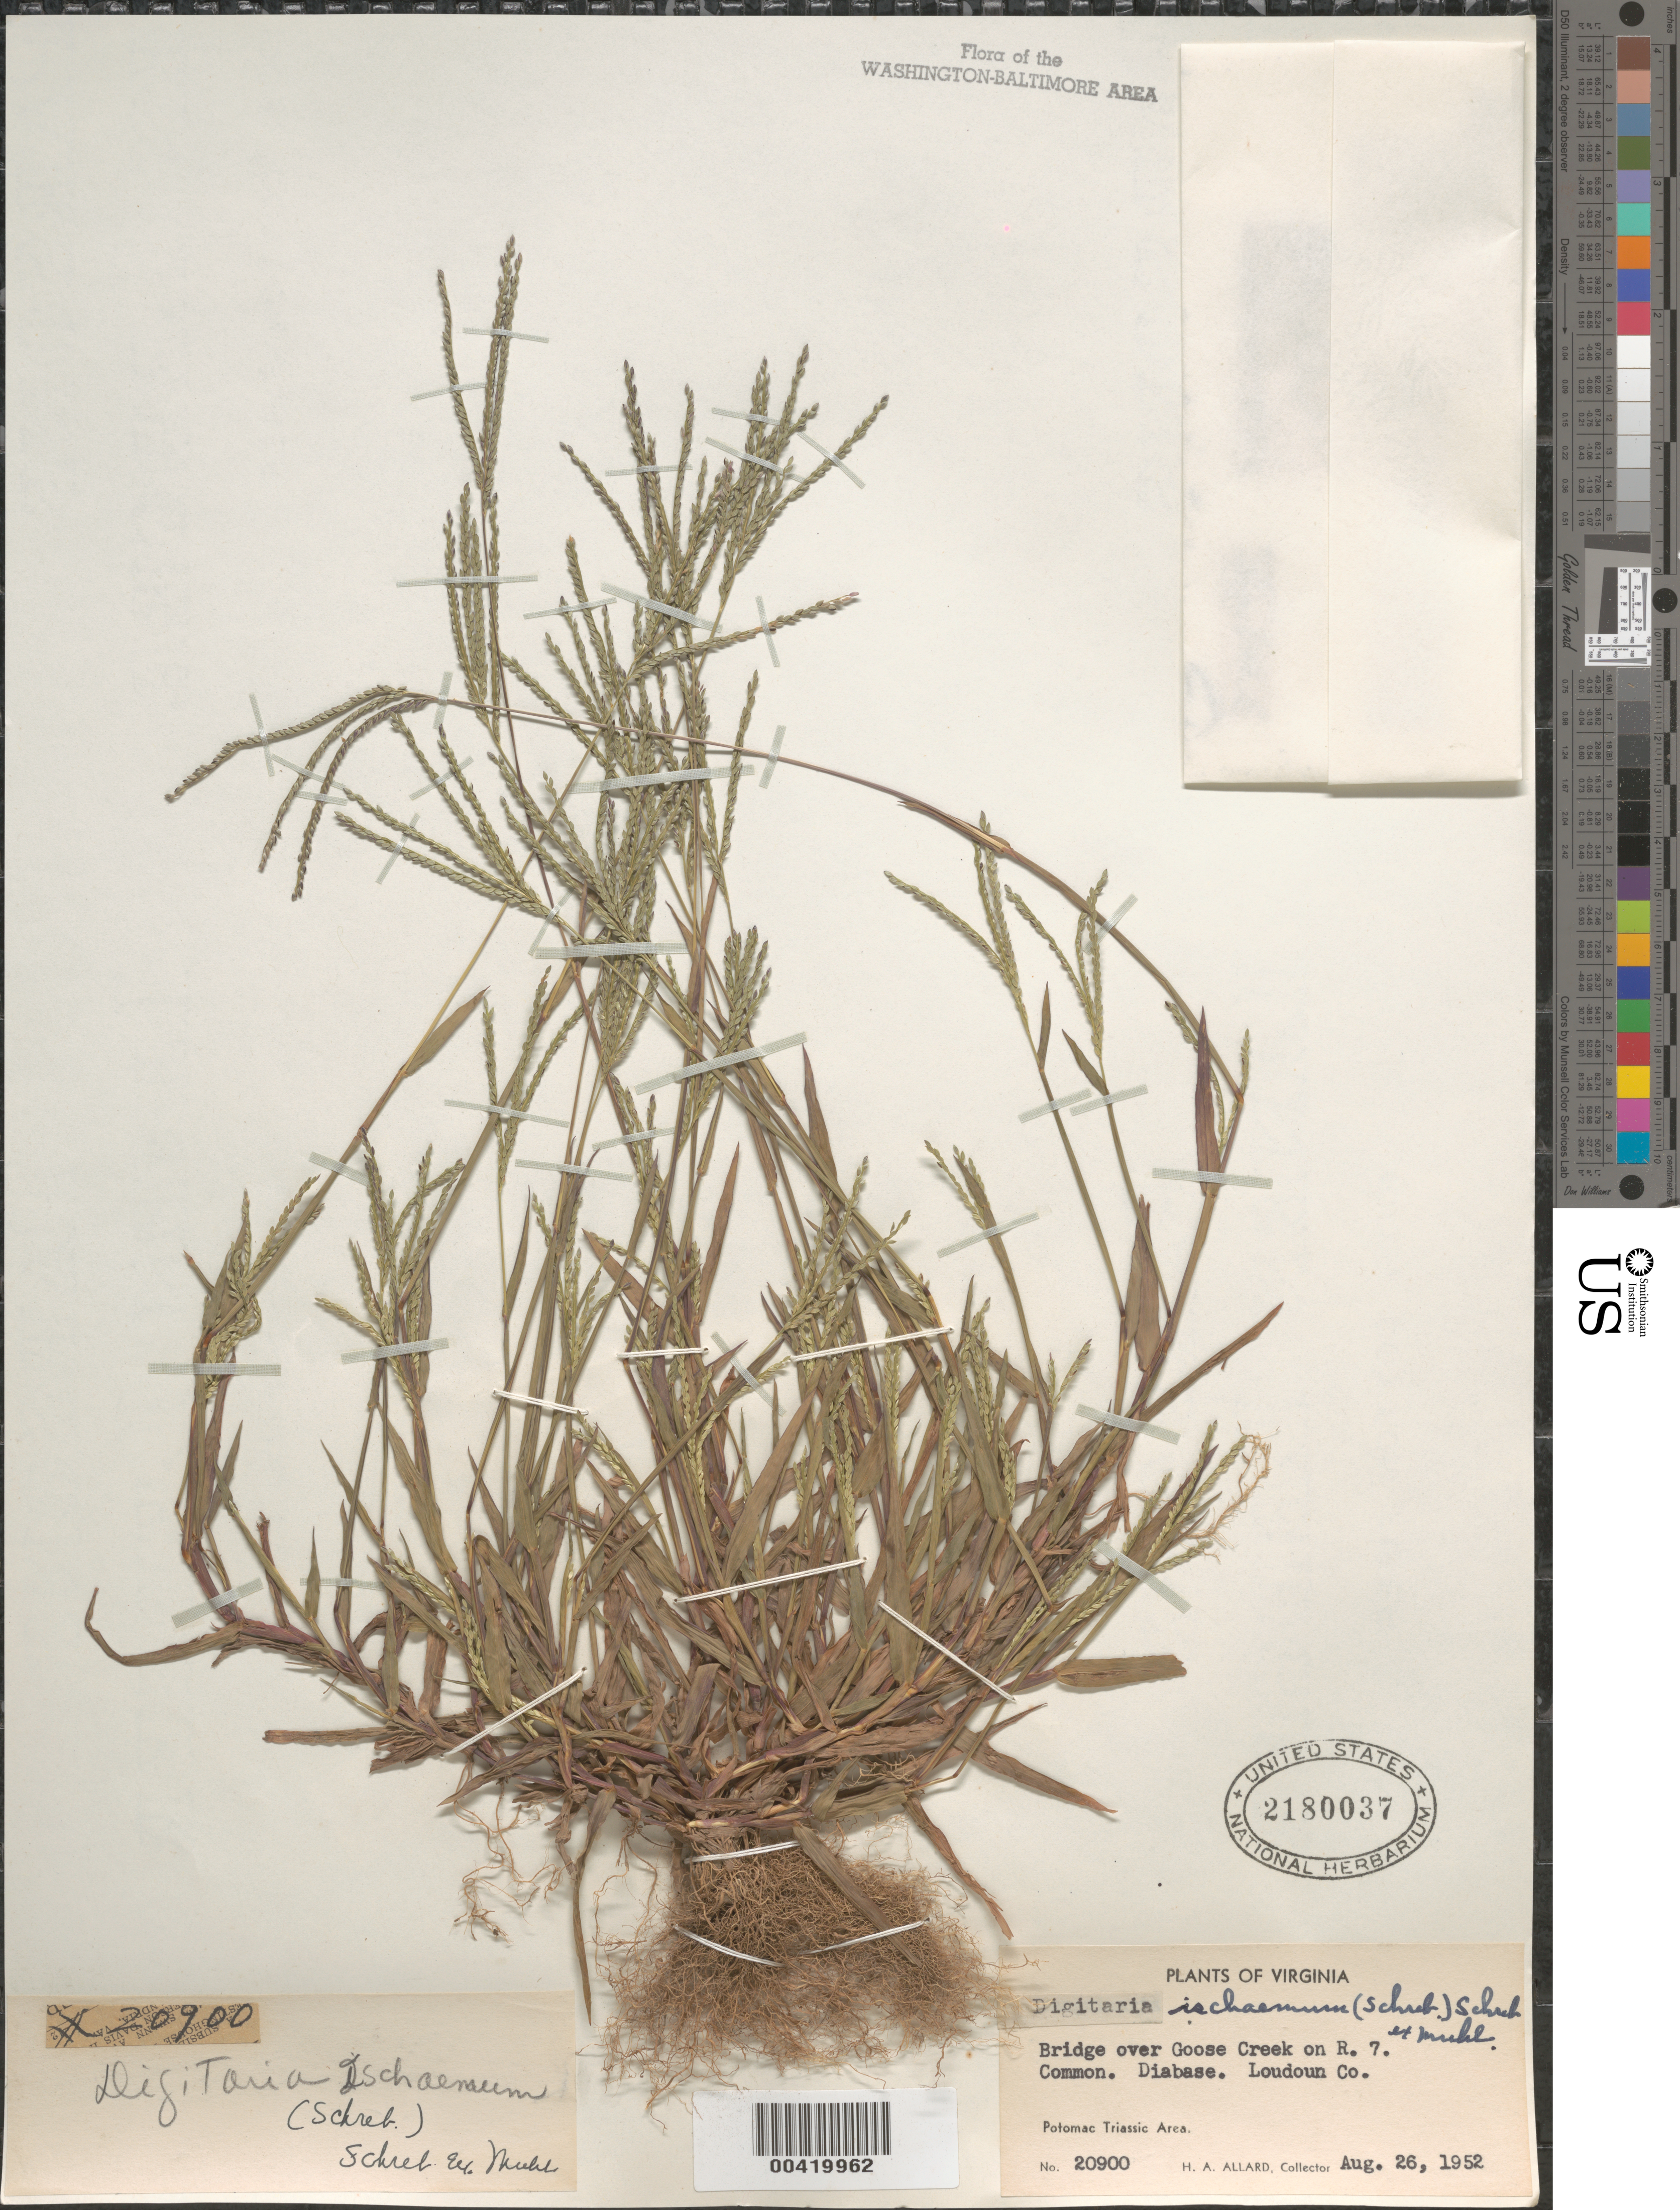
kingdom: Plantae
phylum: Tracheophyta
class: Liliopsida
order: Poales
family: Poaceae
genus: Digitaria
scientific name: Digitaria ischaemum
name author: (Schreber) Schreber ex Muhl.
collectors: H. A. Allard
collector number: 20900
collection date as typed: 26 Aug 1952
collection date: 1952-08-26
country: United States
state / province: Virginia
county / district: Loudoun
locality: Goose Creek, Route 7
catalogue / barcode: US 2180037